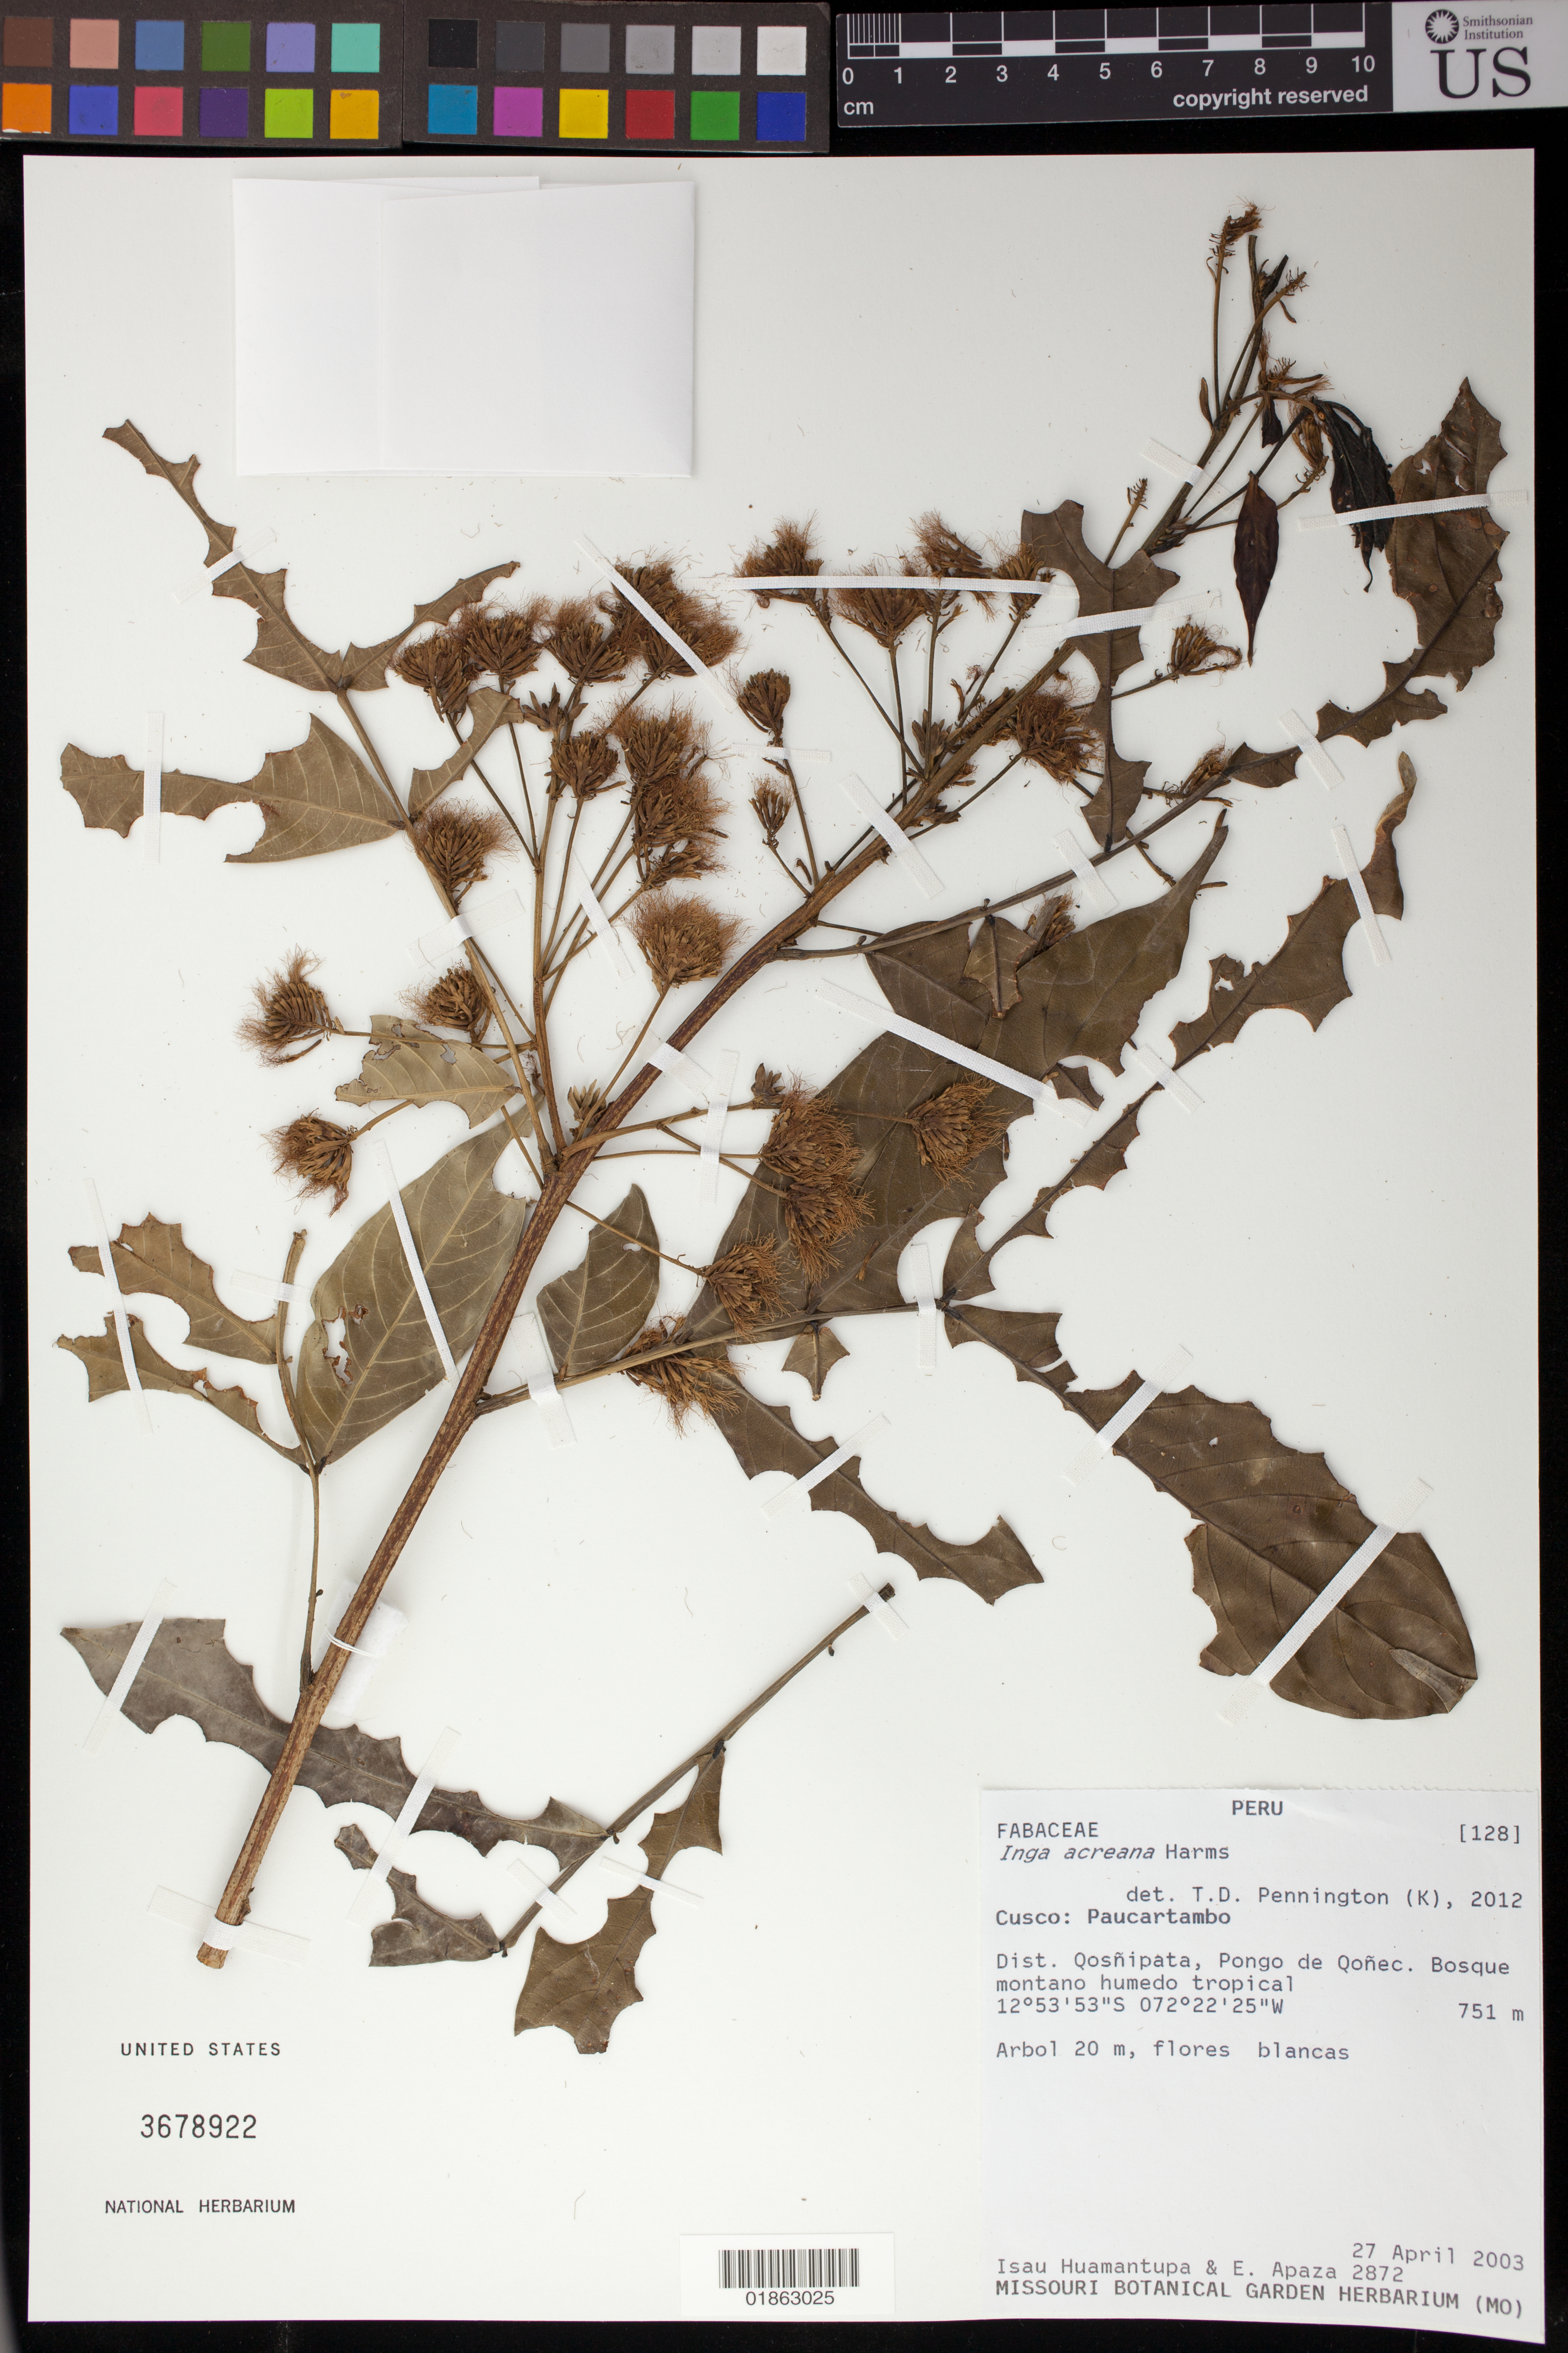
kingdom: Plantae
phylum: Tracheophyta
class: Magnoliopsida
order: Fabales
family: Fabaceae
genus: Inga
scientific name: Inga acreana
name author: Harms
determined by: Pennington, T. D., (K)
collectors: I. Huamantupa & E. Apaza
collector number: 2872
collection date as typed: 27 April 2003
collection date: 2003-04-27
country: Peru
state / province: Cusco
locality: Paucartambo, Dist. Qosñipata, Pongo de Qoñec.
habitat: Bosque montano humedo tropical.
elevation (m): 751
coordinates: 12 53 53 S, 72 22 25 W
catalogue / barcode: US 3678922